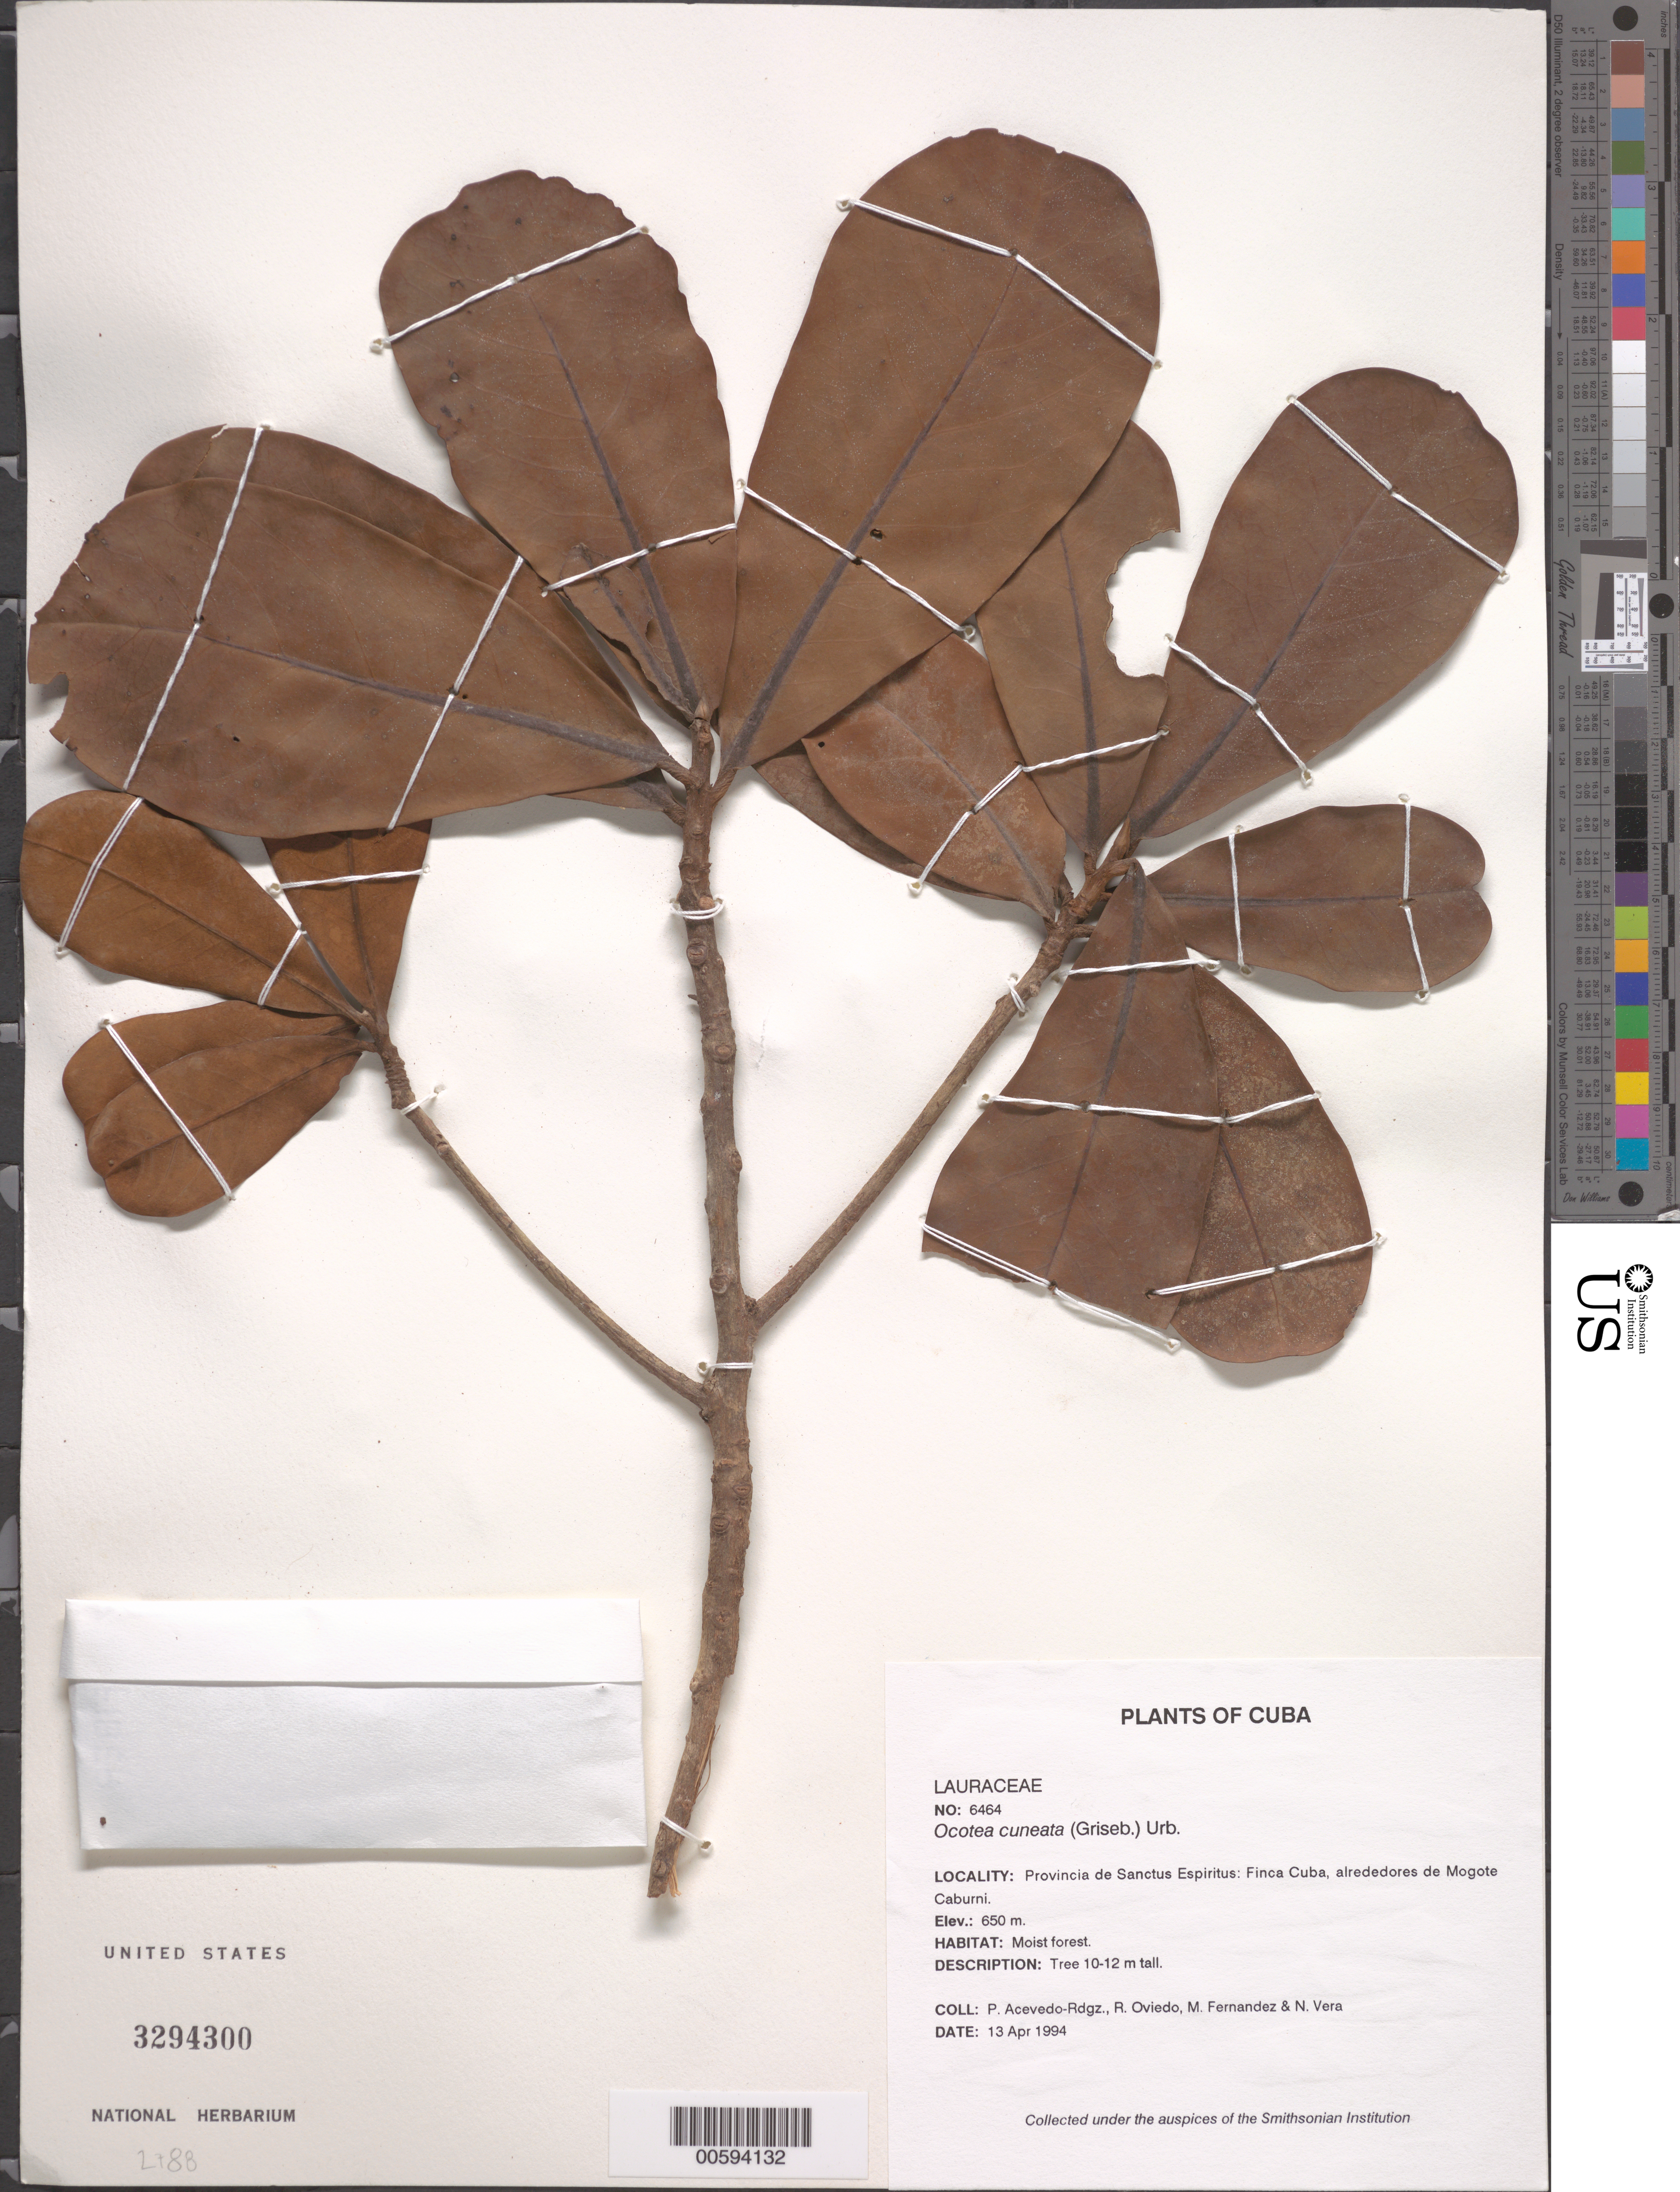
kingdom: Plantae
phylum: Tracheophyta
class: Magnoliopsida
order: Laurales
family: Lauraceae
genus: Ocotea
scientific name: Ocotea cuneata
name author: (Griseb.) M. Gómez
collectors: P. Acevedo-Rodr., R. Oviedo, M. Fernández & N. Vera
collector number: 6464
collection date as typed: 13 Apr 1994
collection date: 1994-04-13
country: Cuba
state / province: Sancti Spiritus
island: Cuba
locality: Provincia de Sanctus Espiritus; Finca Cuba, alrededores de Mogote Caburni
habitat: Moist forest.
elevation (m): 650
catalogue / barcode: US 3294300